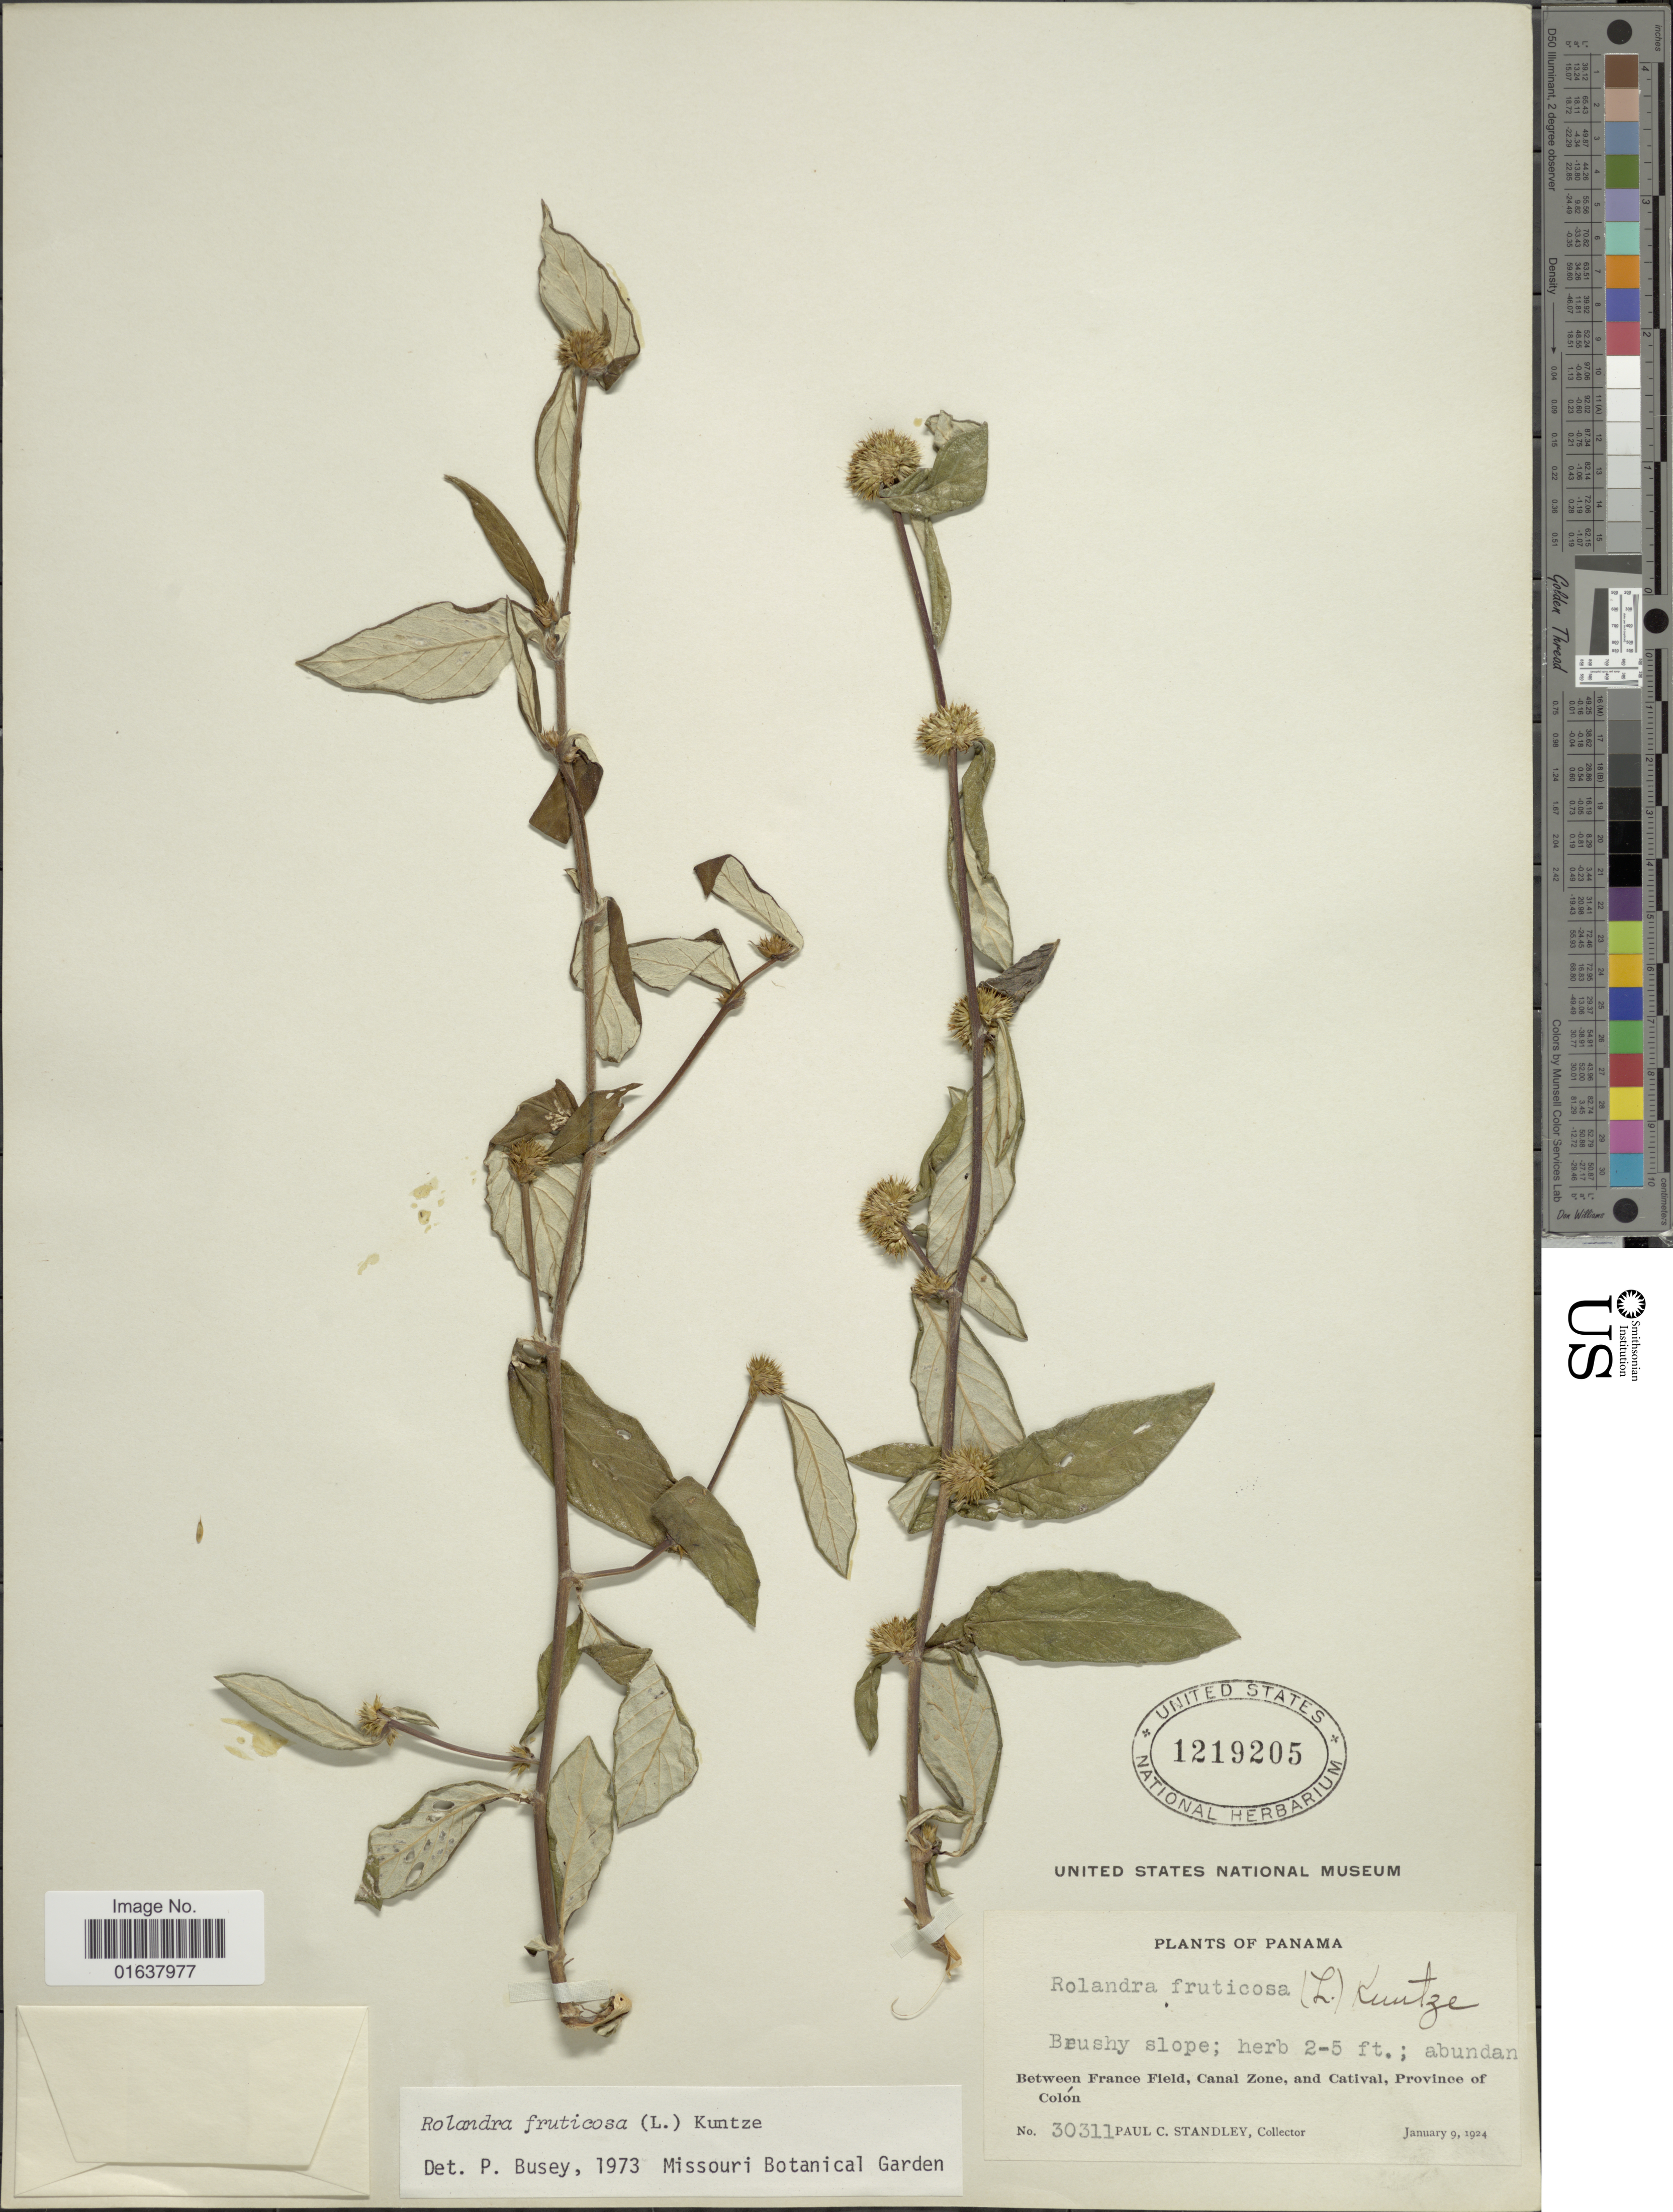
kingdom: Plantae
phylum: Tracheophyta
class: Magnoliopsida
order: Asterales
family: Asteraceae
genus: Rolandra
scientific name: Rolandra fruticosa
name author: (L.) Kuntze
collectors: P. C. Standley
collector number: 30311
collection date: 1924-01-09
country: Panama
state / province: Colón / Panamá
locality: Between France Field, Canal Zone, and Catival, Province of Colon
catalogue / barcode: US 1219205